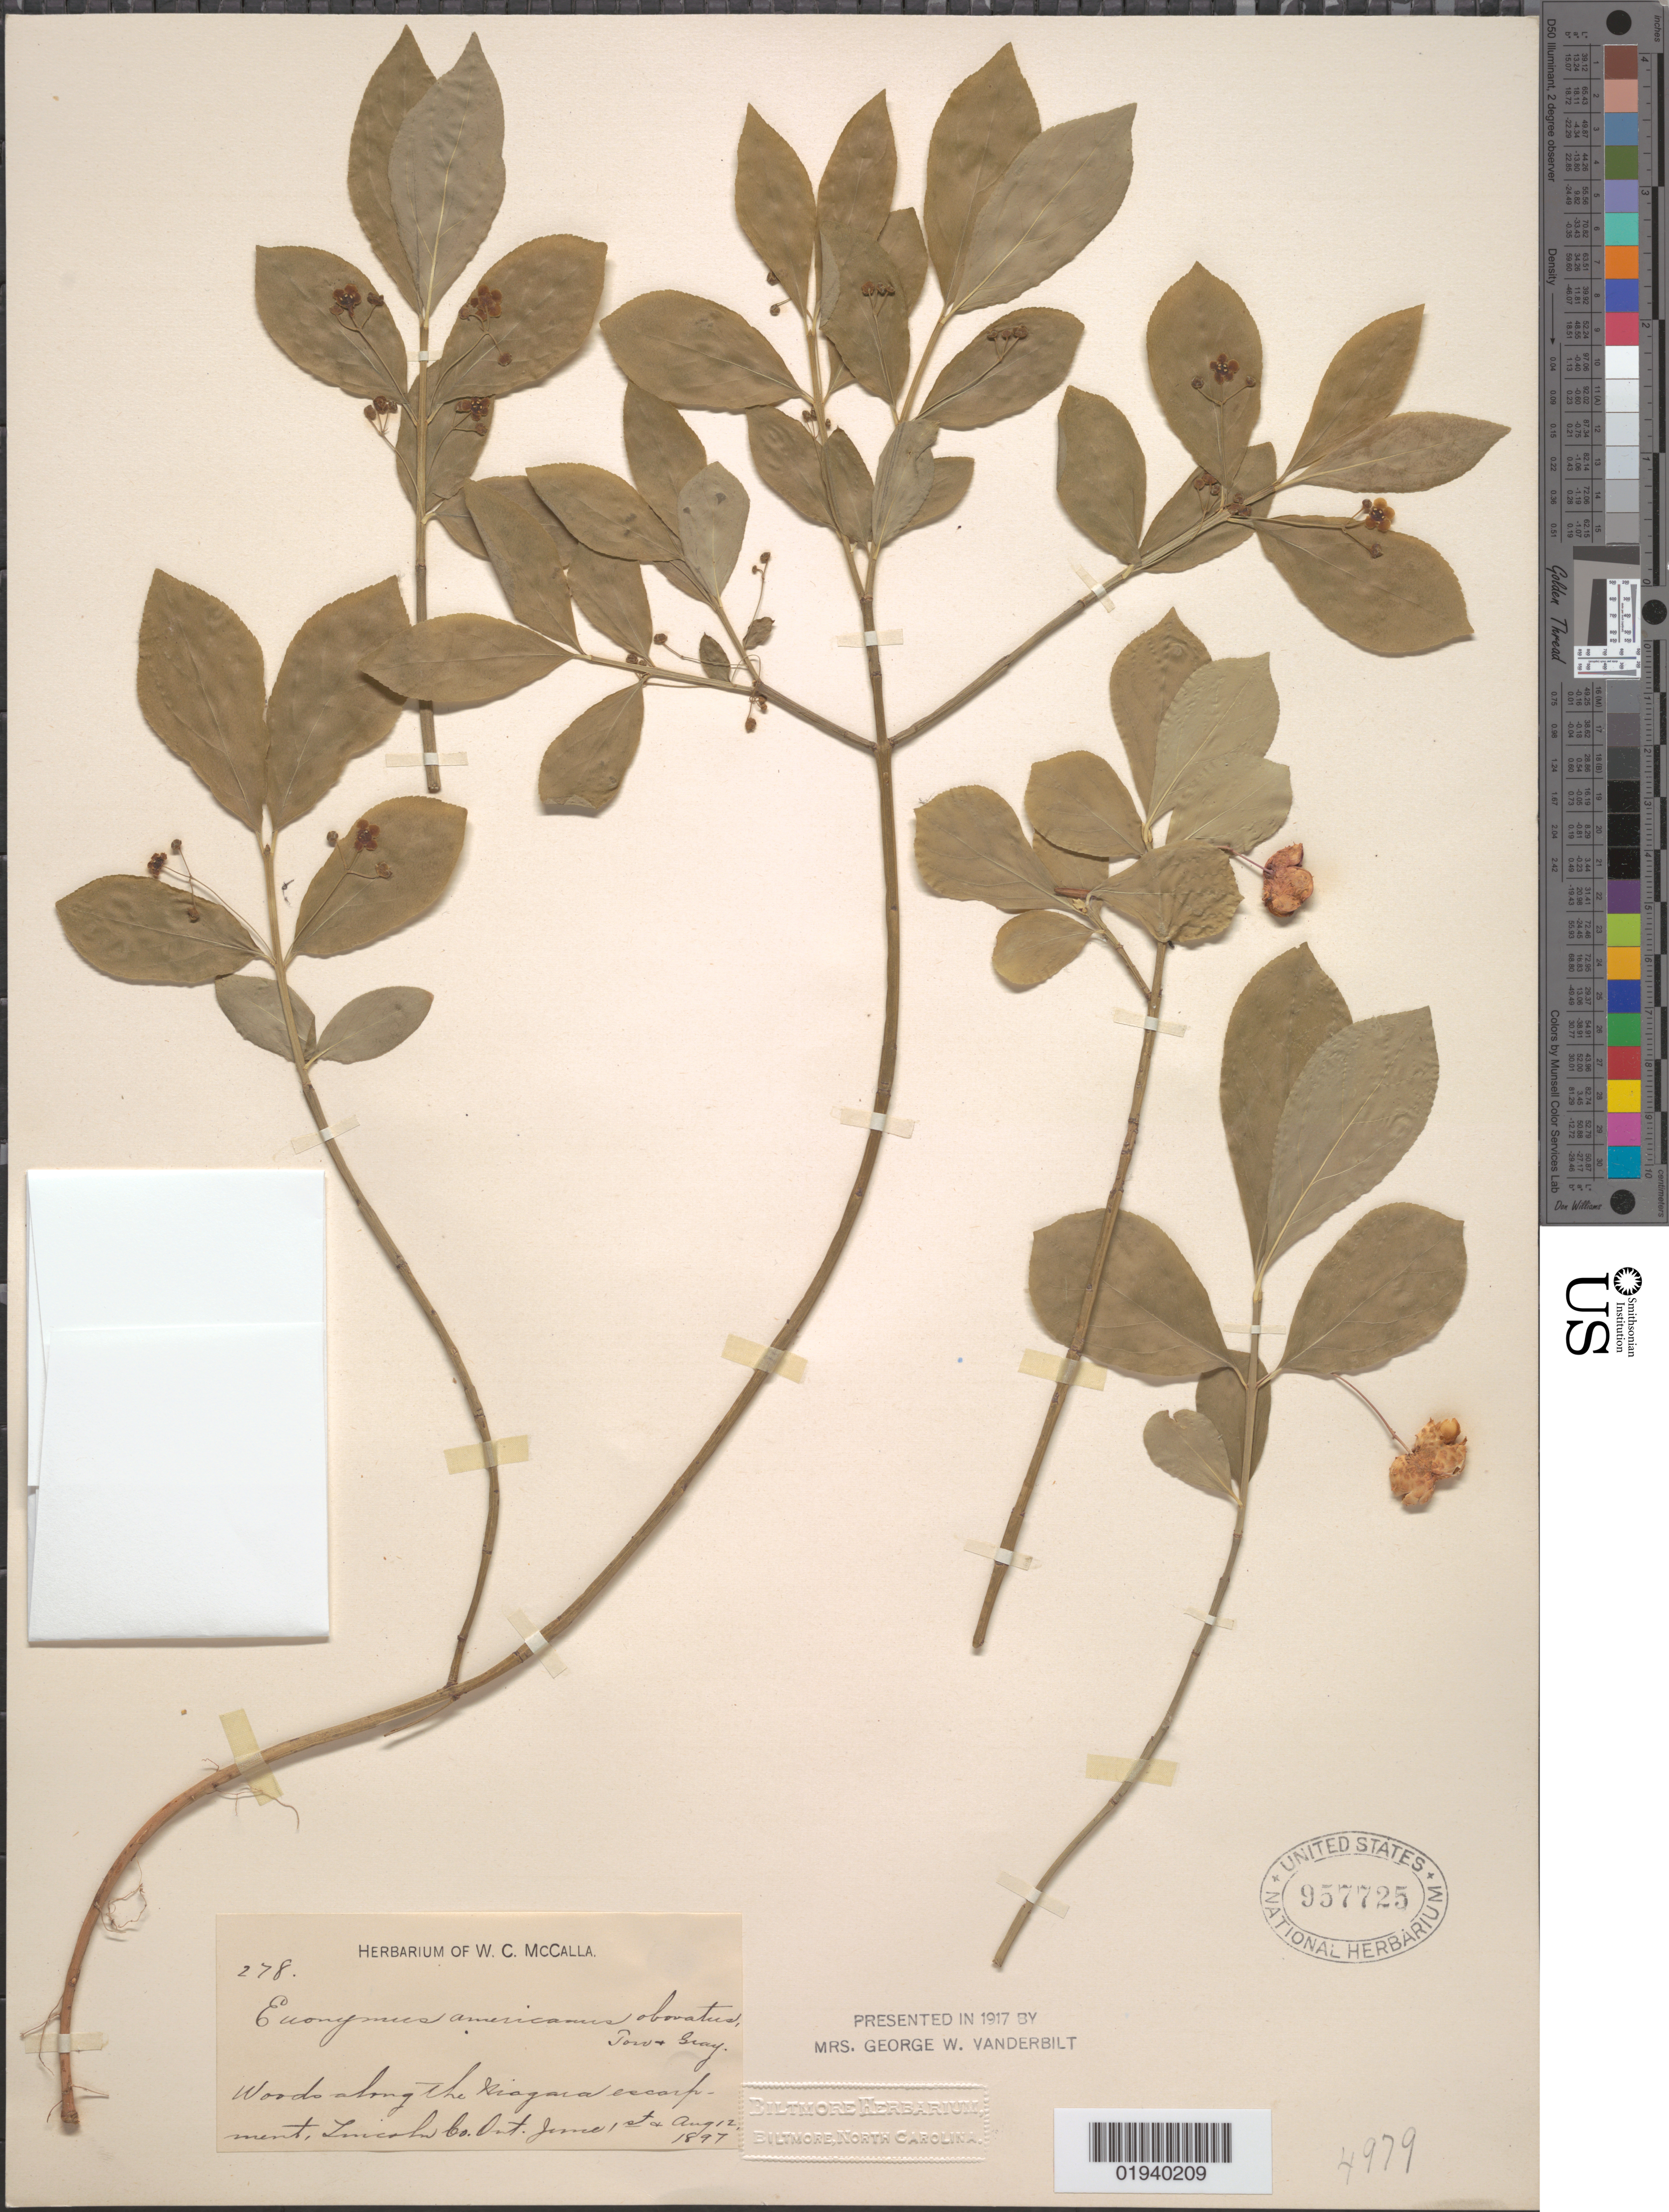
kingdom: Plantae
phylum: Tracheophyta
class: Magnoliopsida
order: Celastrales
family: Celastraceae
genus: Euonymus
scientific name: Euonymus americanus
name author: L.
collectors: ex herb. W. C. McCalla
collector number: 278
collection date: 1897-08-12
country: Canada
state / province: Ontario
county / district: Lincoln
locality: Niagara escarpment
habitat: Woods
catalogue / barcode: US 957725